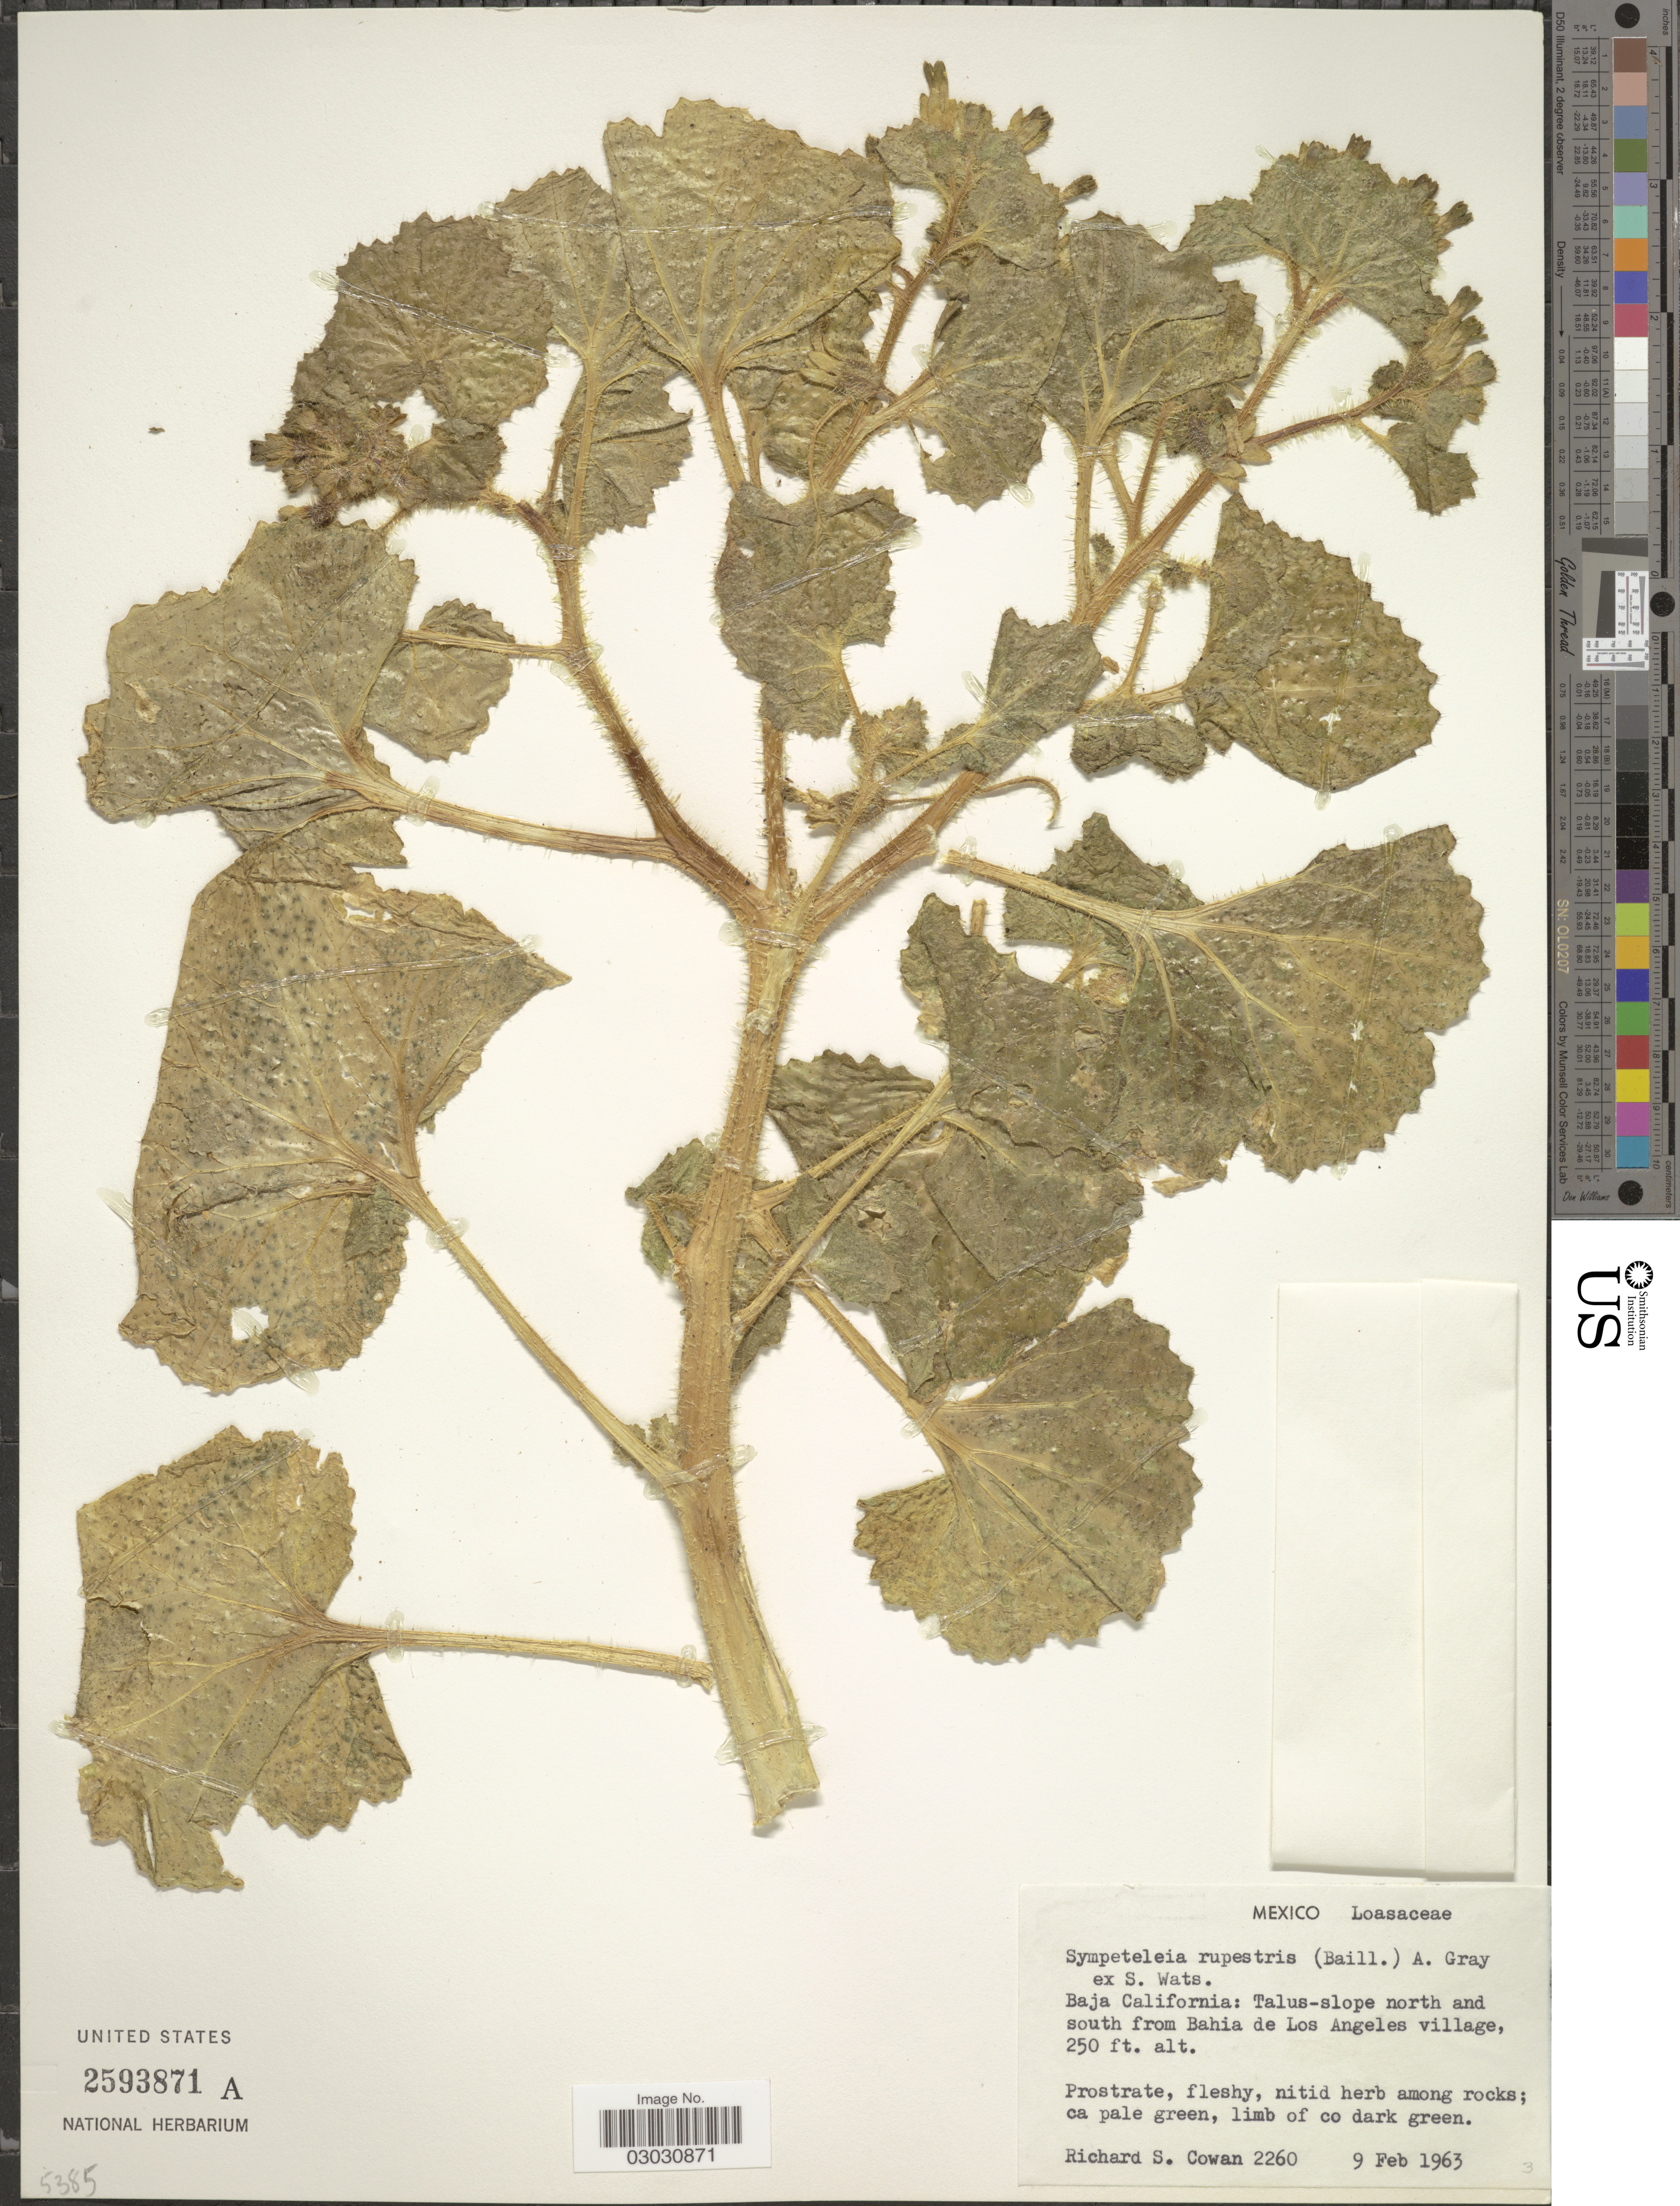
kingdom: Plantae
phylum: Tracheophyta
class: Magnoliopsida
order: Cornales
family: Loasaceae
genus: Eucnide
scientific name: Eucnide aurea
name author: (A. Gray) H.J. Thomps. & W.R. Ernst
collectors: R. S. Cowan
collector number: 2260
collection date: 1963-02-09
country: Mexico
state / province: Baja California Norte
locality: North and south from Bahia de Los Angeles village.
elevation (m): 76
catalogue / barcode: US 2593871A